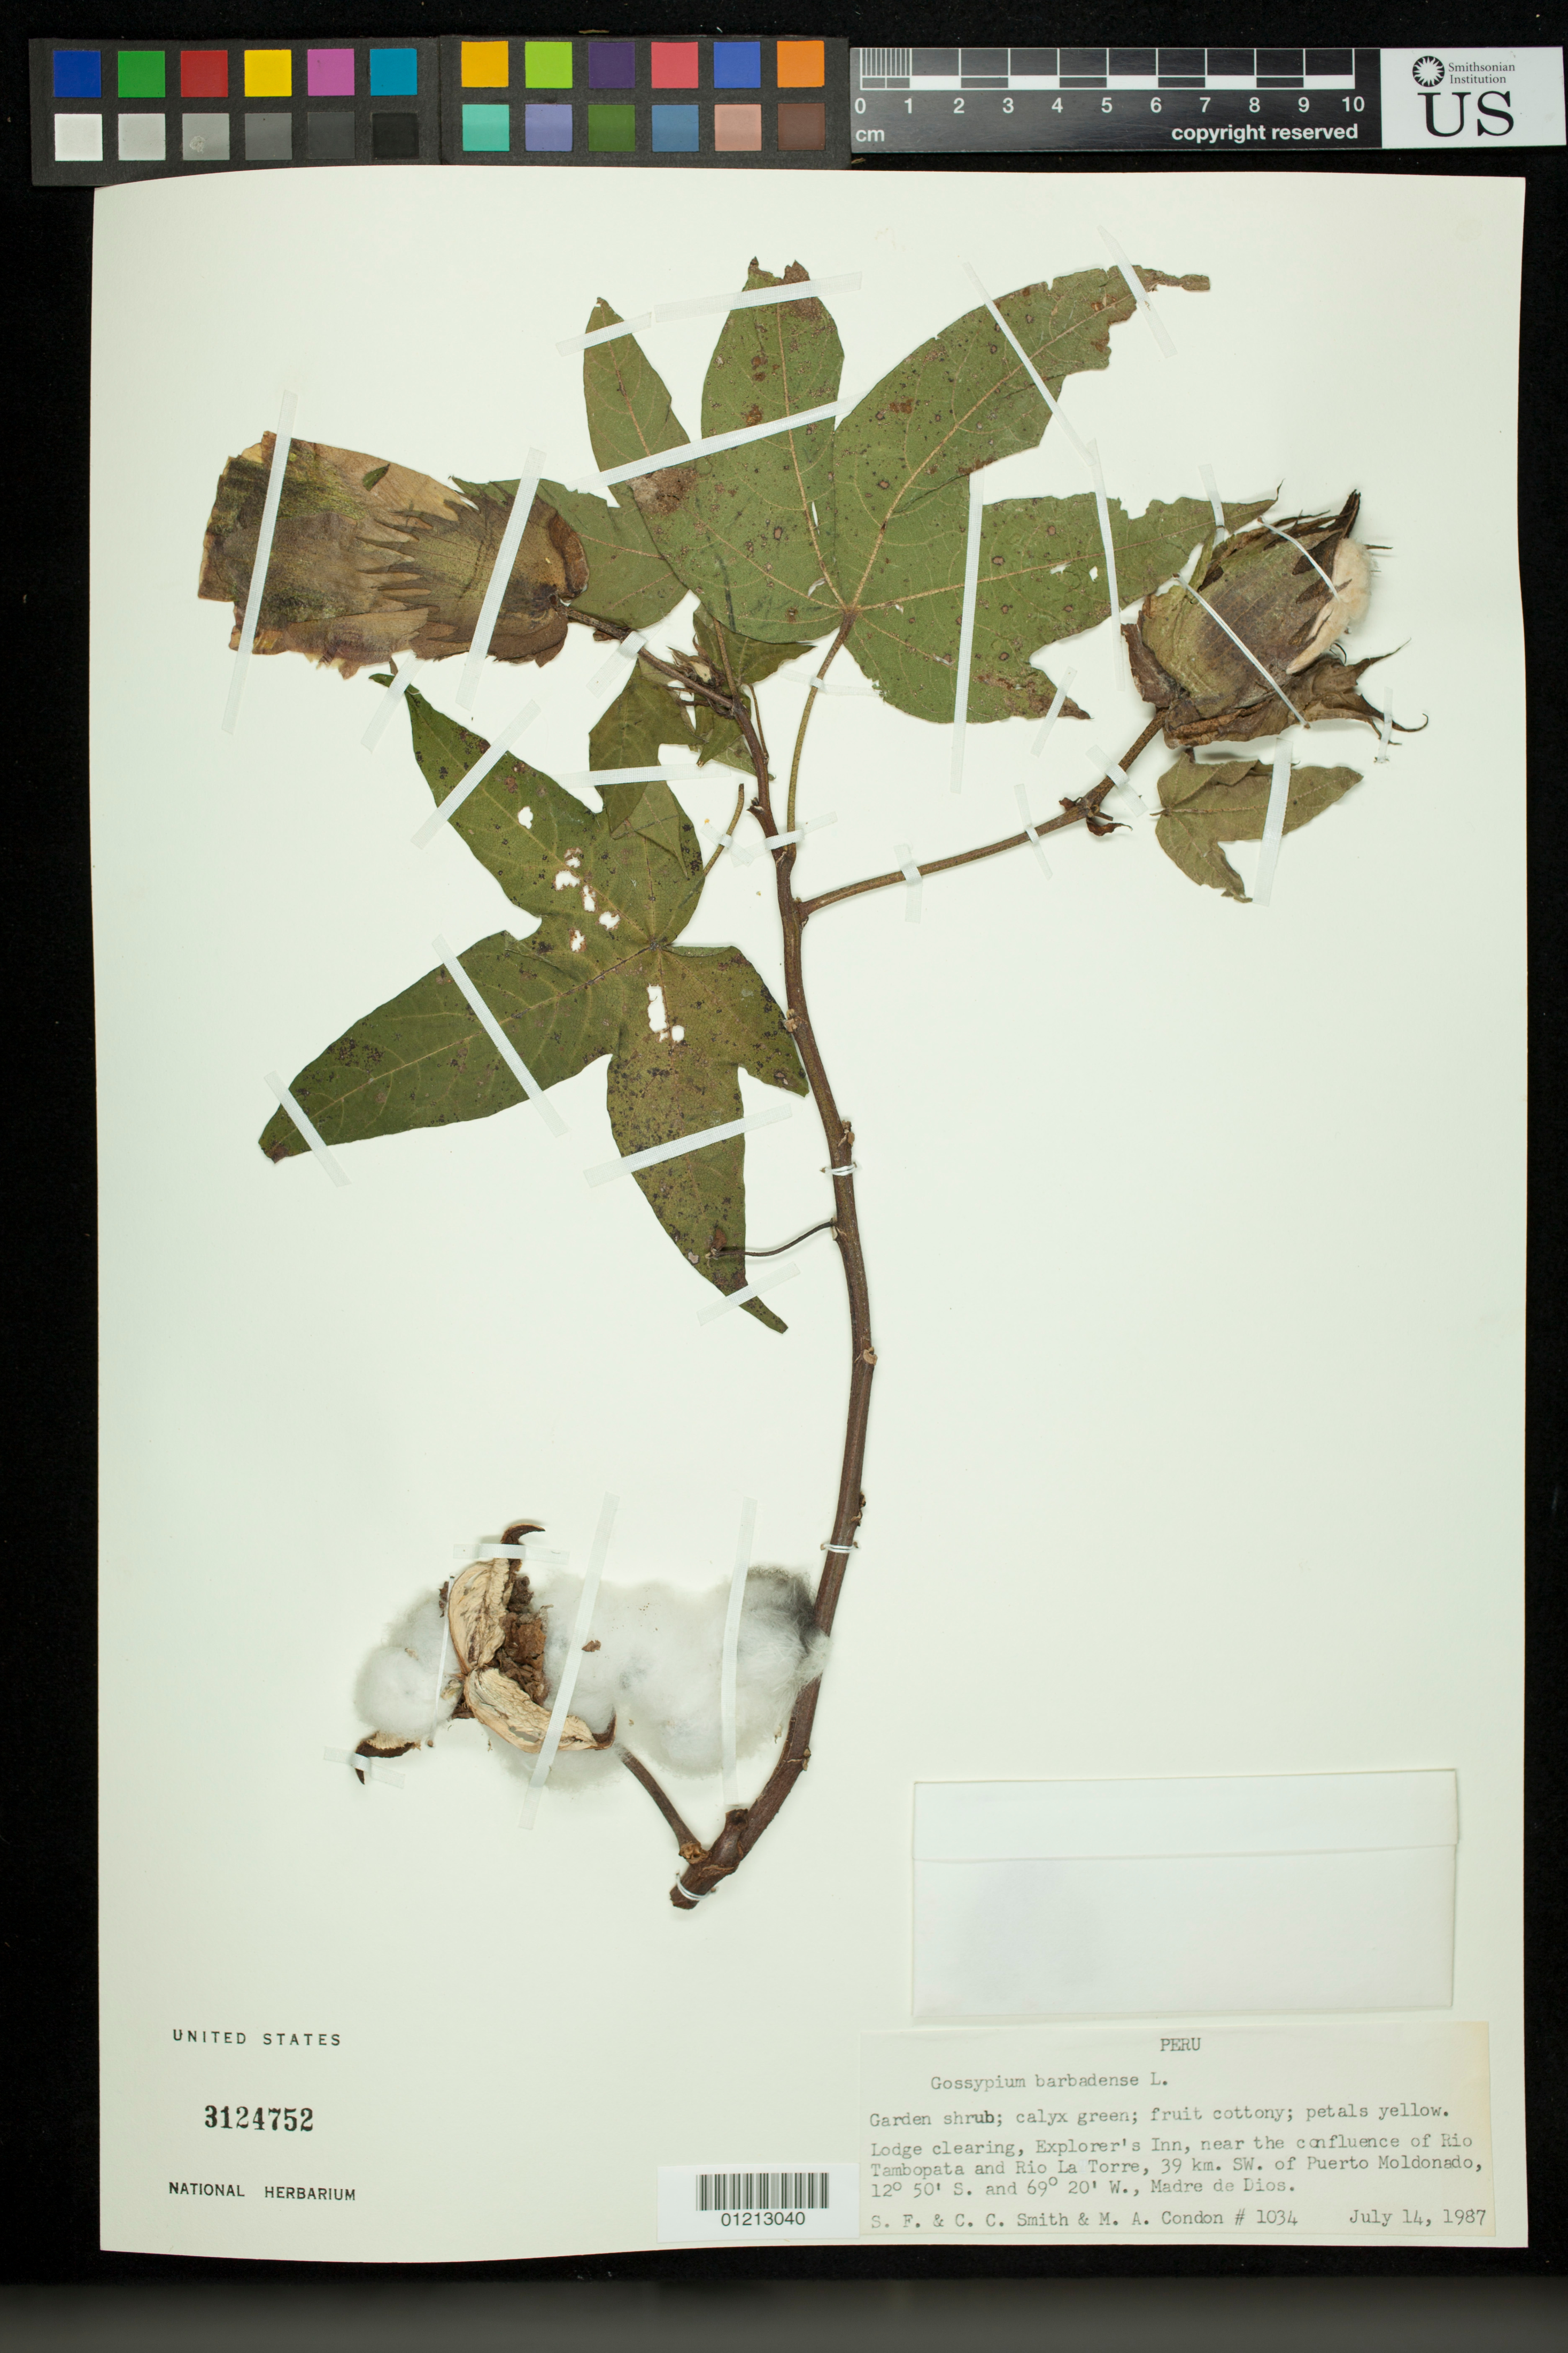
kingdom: Plantae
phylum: Tracheophyta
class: Magnoliopsida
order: Malvales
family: Malvaceae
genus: Gossypium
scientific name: Gossypium peruvianum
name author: Cav.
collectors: S.F. Smith, C. C. Smith & M. Condon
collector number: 1034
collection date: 1987-07-14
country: Peru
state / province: Madre de Dios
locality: Lodge clearing, Explorer's Inn, near the confluence of Rio Tambopata and Rio La Torre, 39 km. SW of Puerto Moldonado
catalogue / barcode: US 3124752